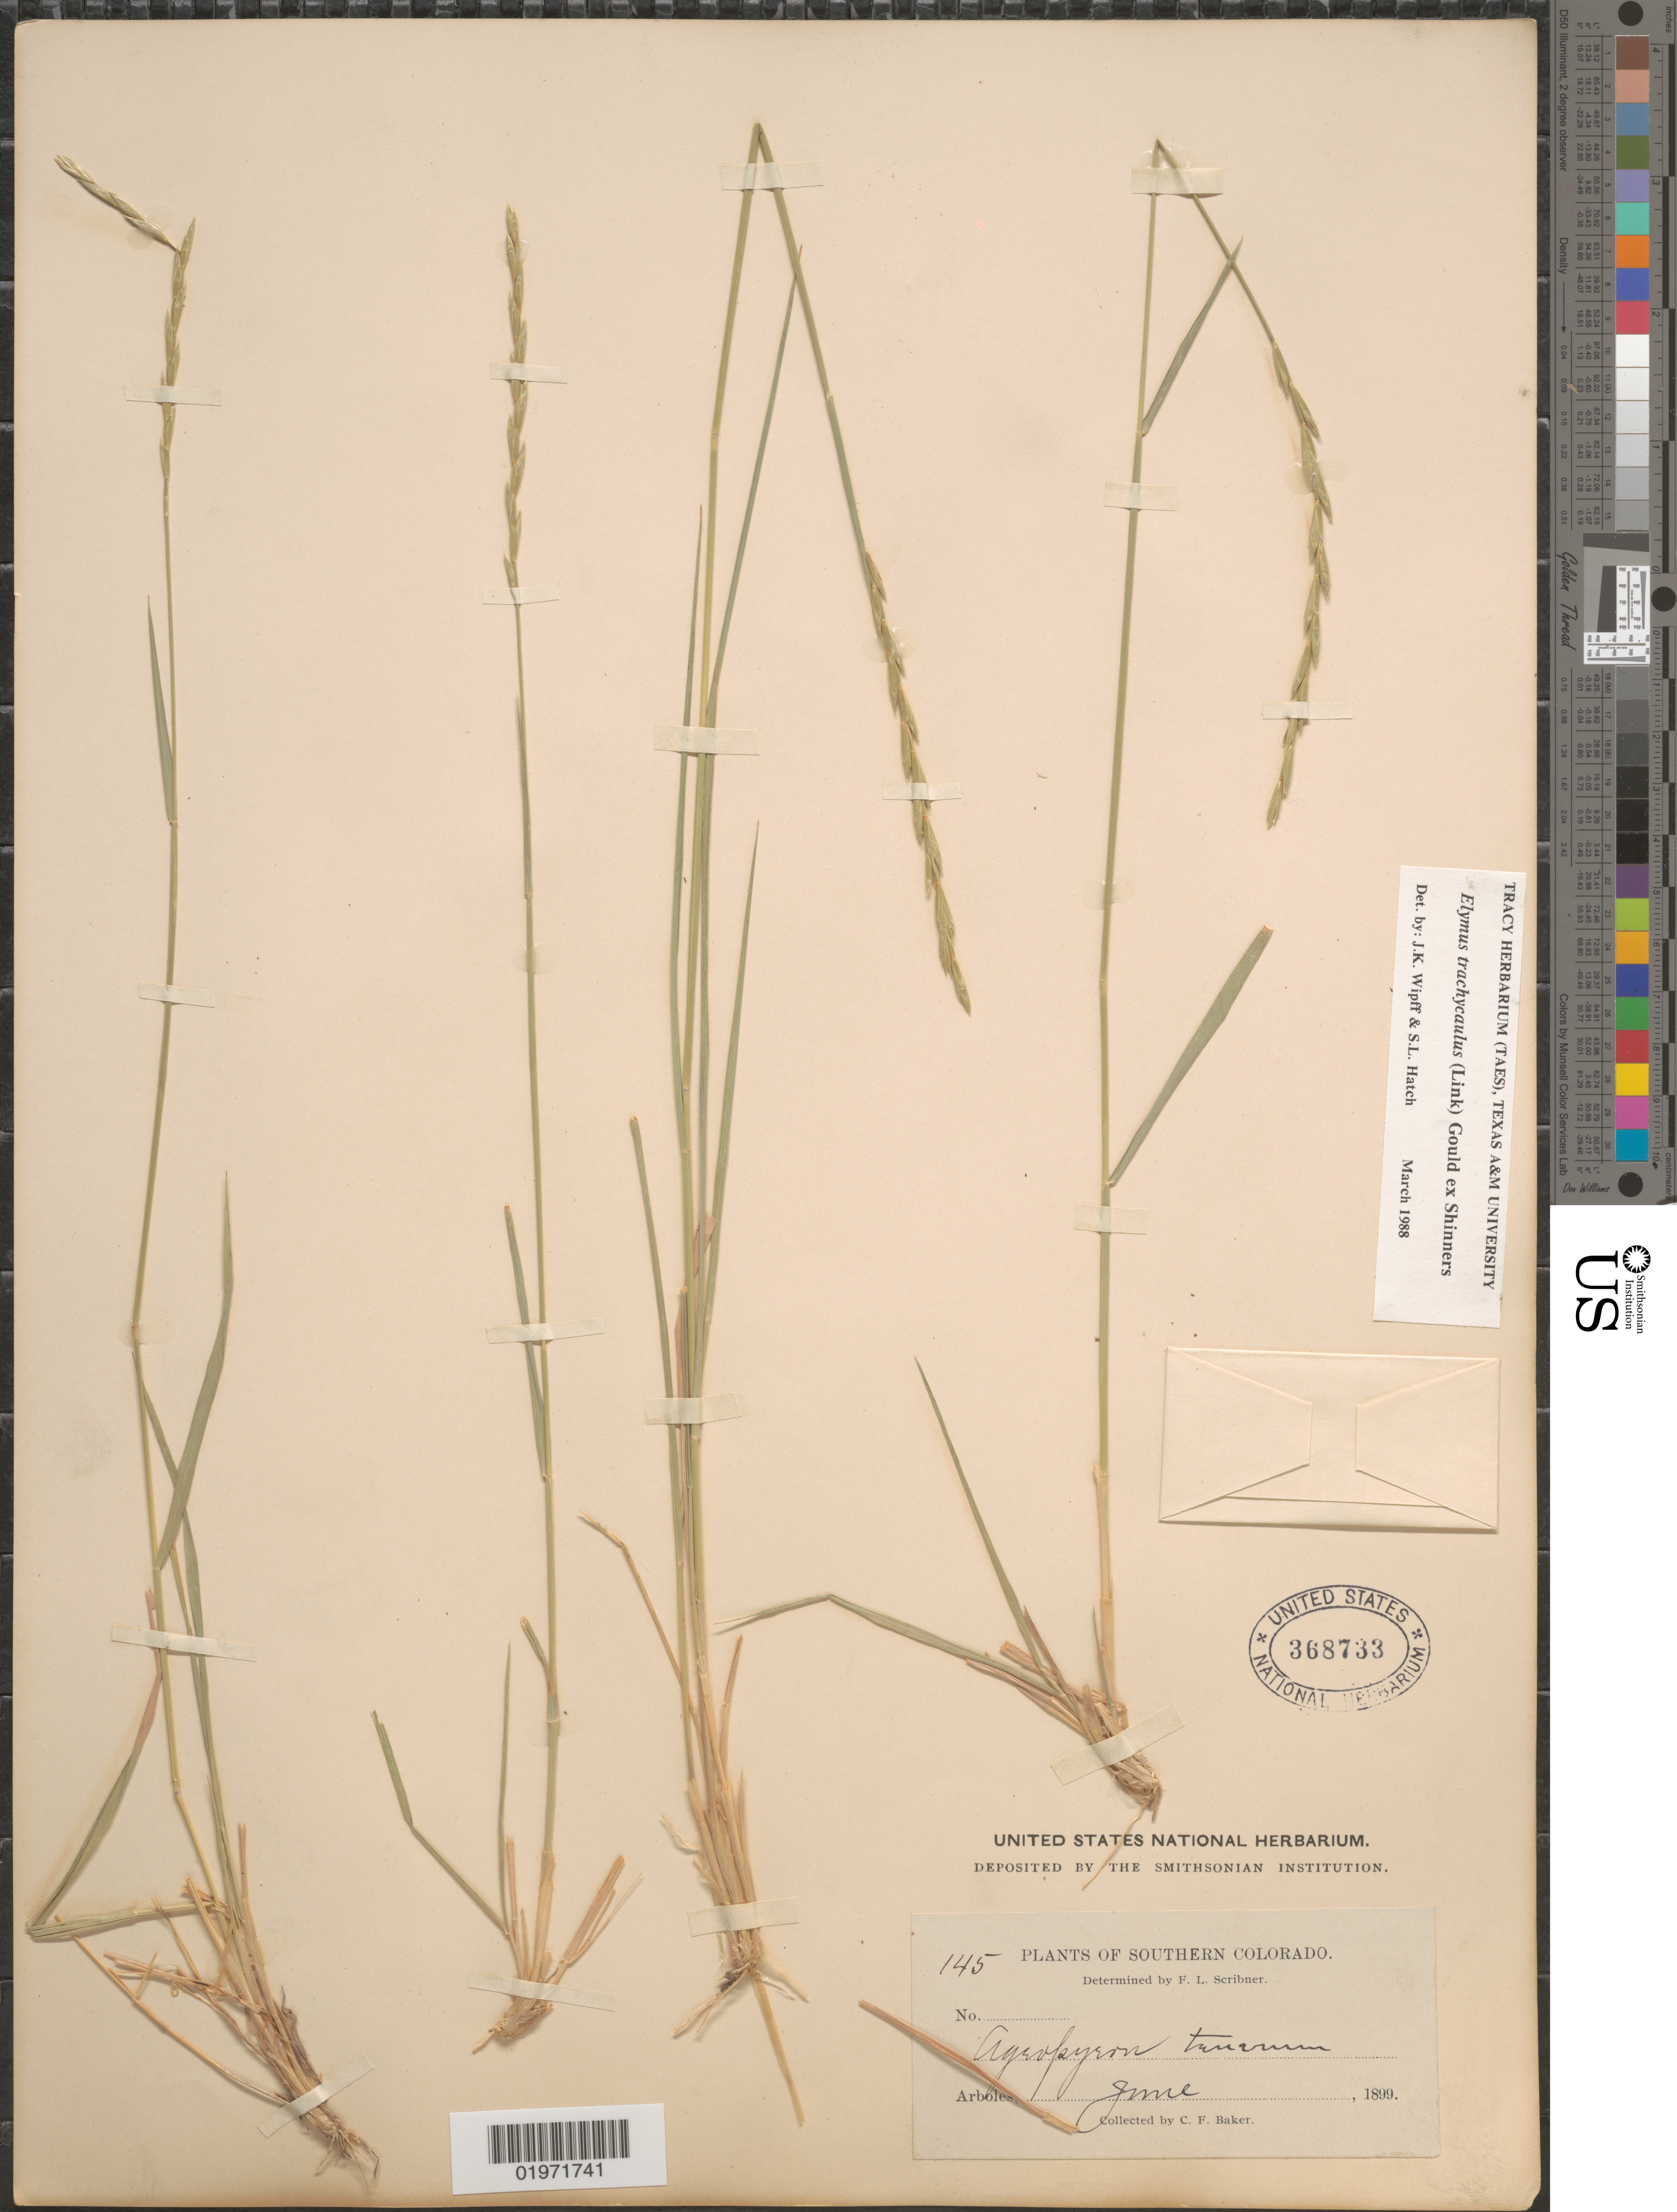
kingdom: Plantae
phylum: Tracheophyta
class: Liliopsida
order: Poales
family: Poaceae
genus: Elymus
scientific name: Elymus trachycaulus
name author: (Link) Gould ex Shinners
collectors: C. F. Baker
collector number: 145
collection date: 1899-06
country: United States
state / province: Colorado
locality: Southern Colorado. Arboles.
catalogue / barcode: US 368733